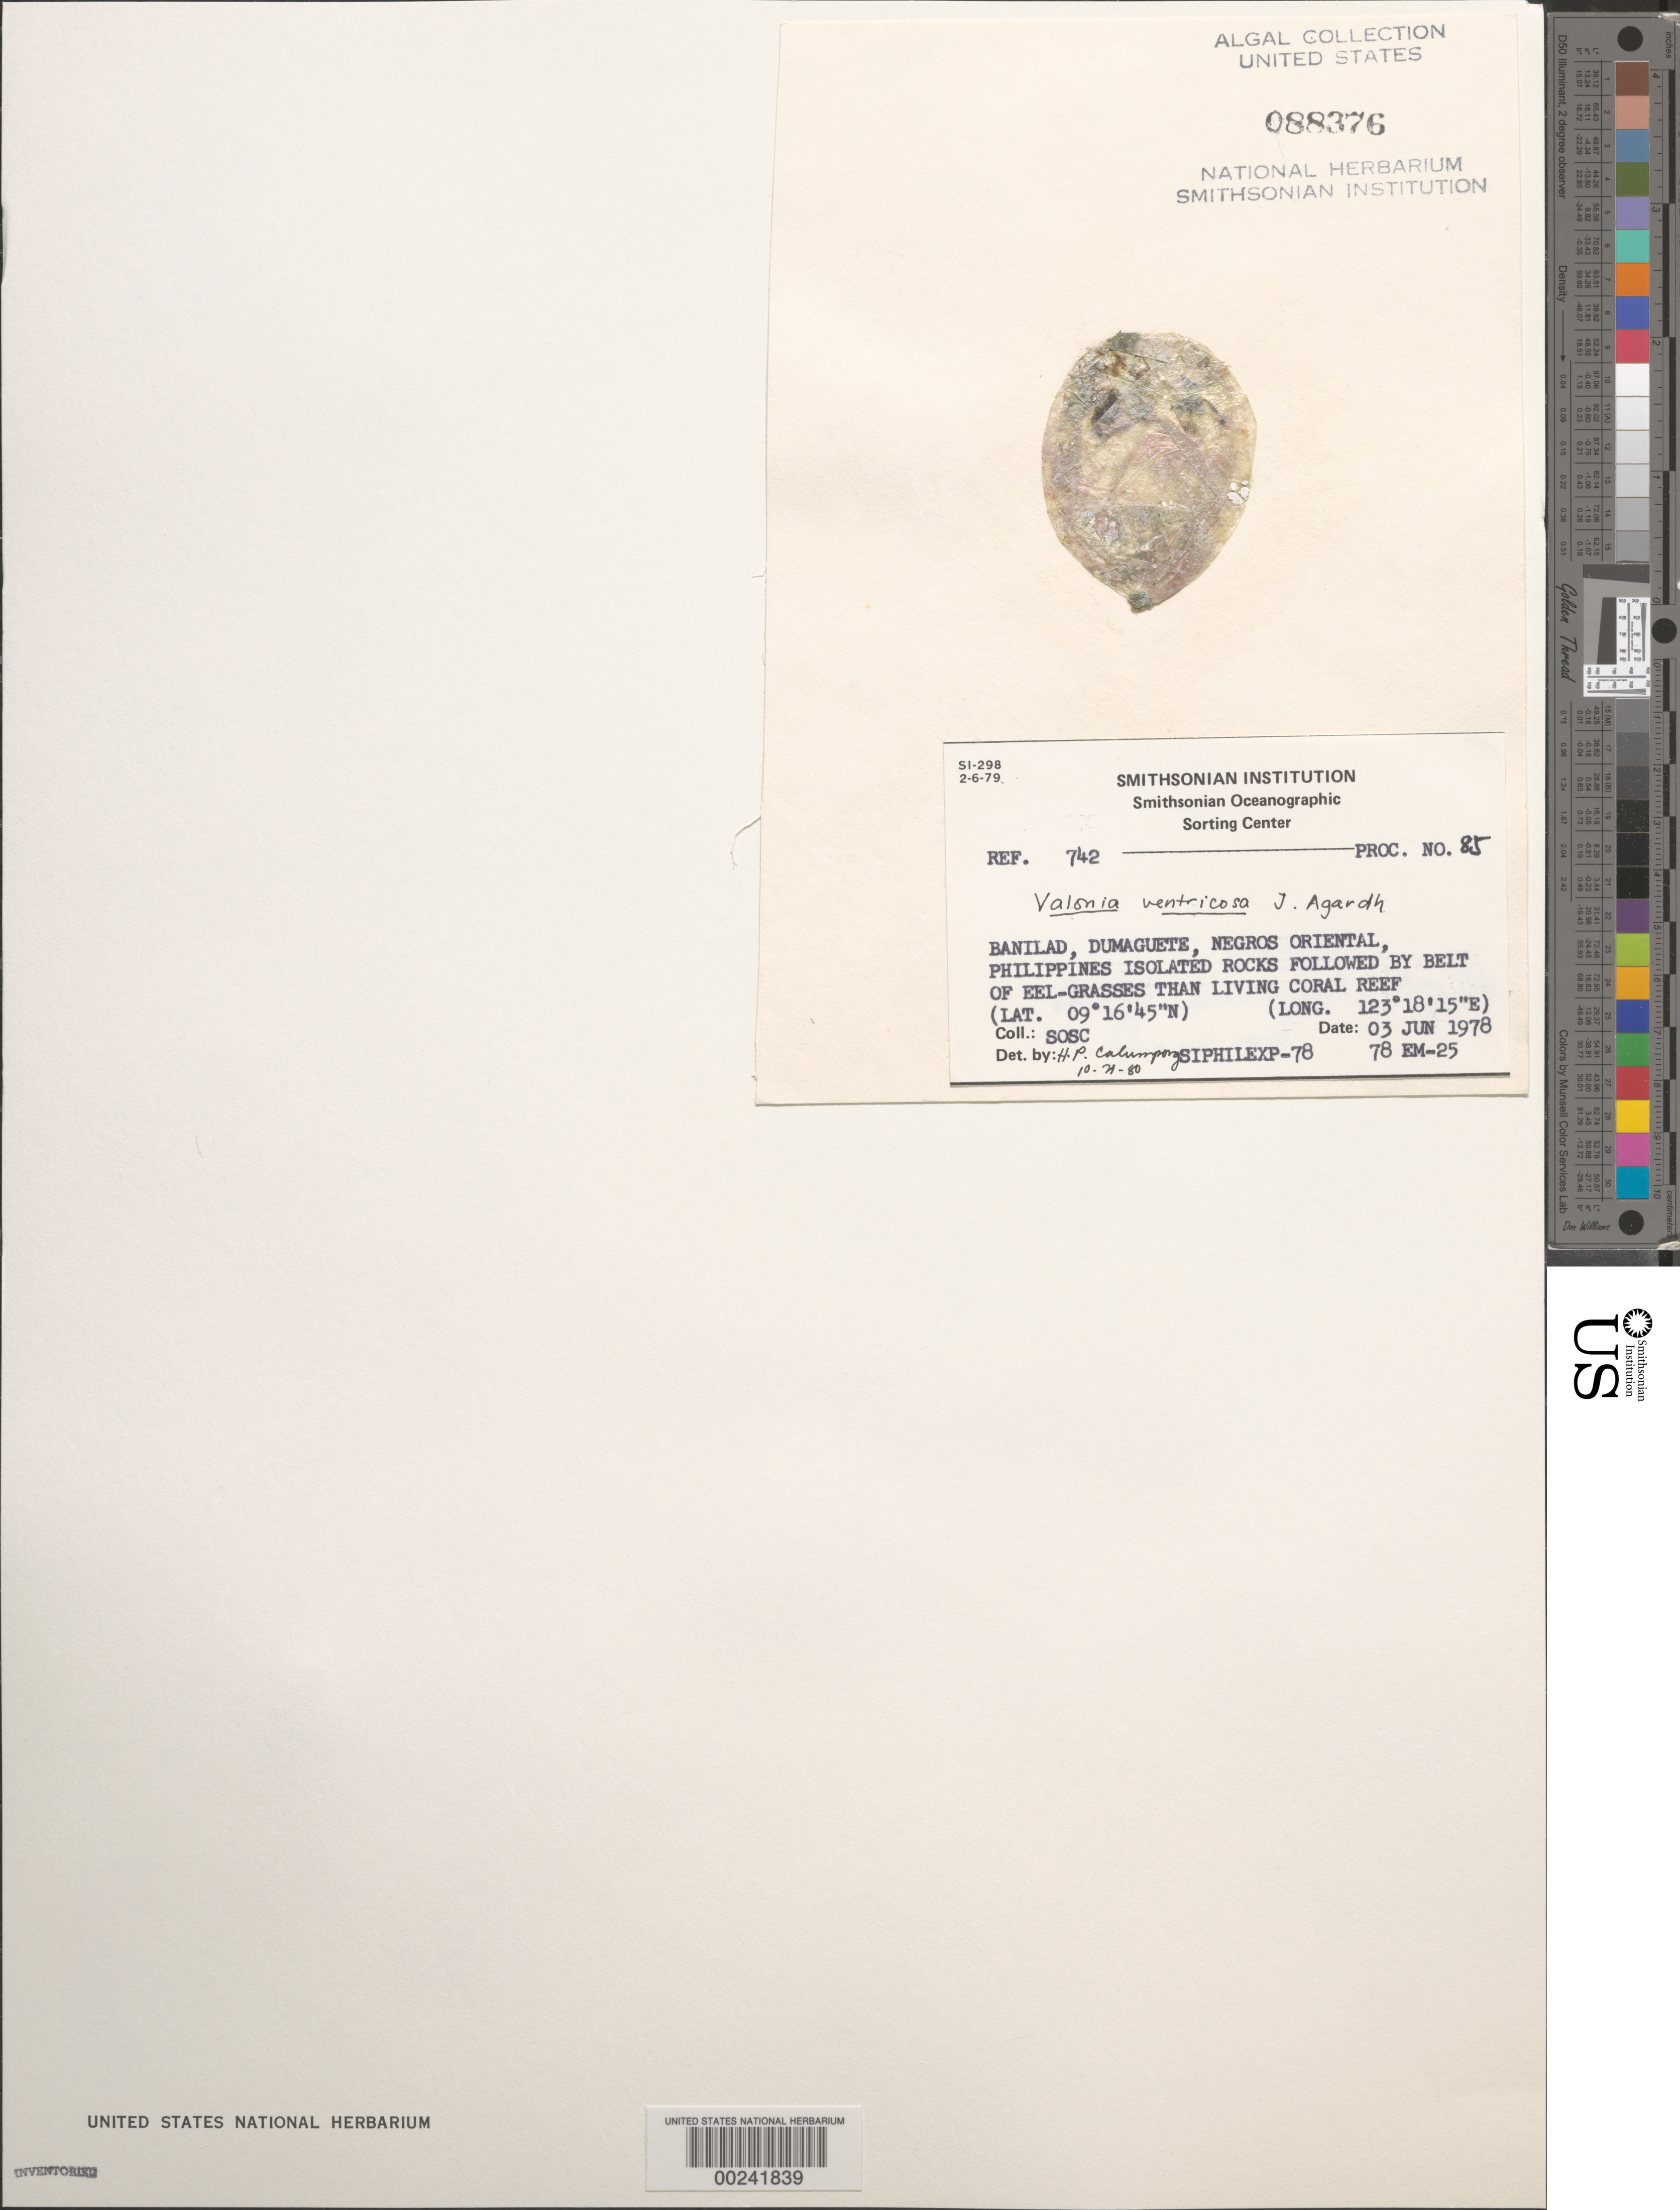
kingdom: Plantae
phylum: Chlorophyta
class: Ulvophyceae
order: Siphonocladales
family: Valoniaceae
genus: Valonia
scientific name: Valonia ventricosa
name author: J. Agardh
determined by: Calumpong, H. P.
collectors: SOSC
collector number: Station 78 Em-25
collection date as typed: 03 Jun 1978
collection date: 1978-06-03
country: Philippines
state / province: Central Visayas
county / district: Negros Oriental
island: Negros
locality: Banilad, Dumaguete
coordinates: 09 16'45"N, 123 18'15"E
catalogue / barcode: US 88376